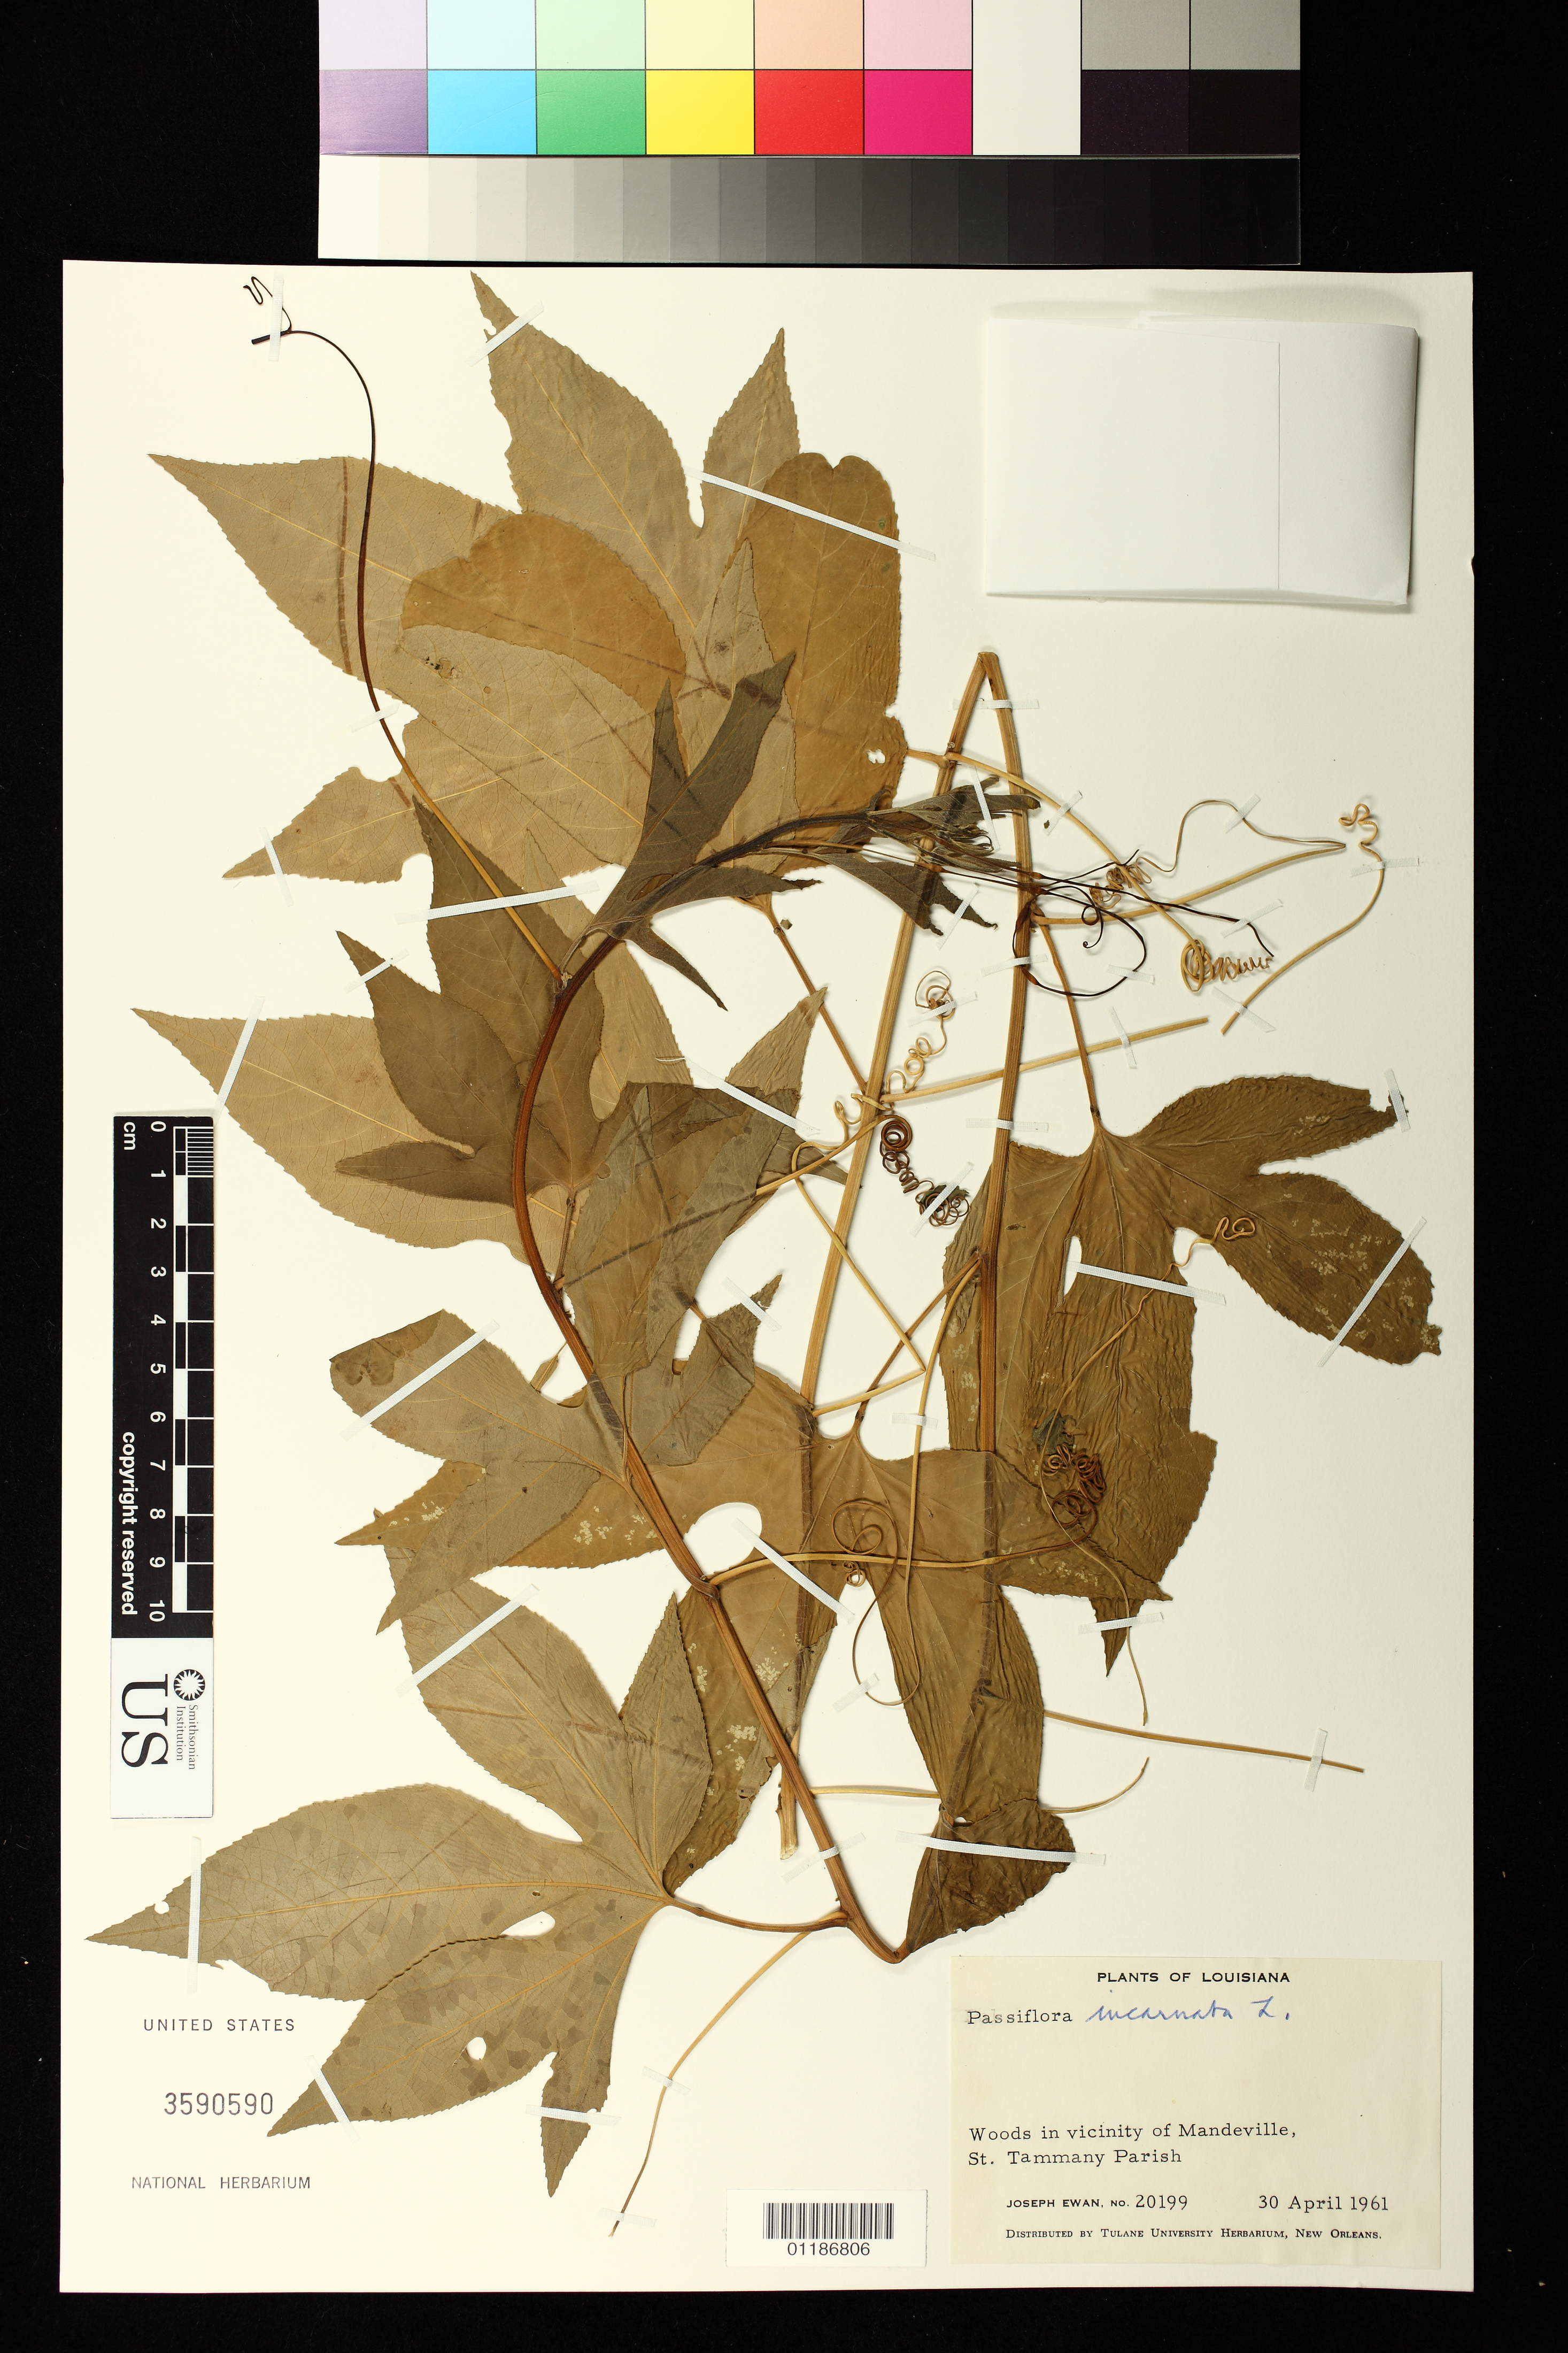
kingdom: Plantae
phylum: Tracheophyta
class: Magnoliopsida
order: Malpighiales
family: Passifloraceae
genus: Passiflora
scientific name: Passiflora incarnata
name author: L.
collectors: J. A. Ewan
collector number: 20199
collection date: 1961-04-30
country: United States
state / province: Louisiana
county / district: St. Tammany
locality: Woods in vicinity of Mandeville.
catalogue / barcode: US 3590590